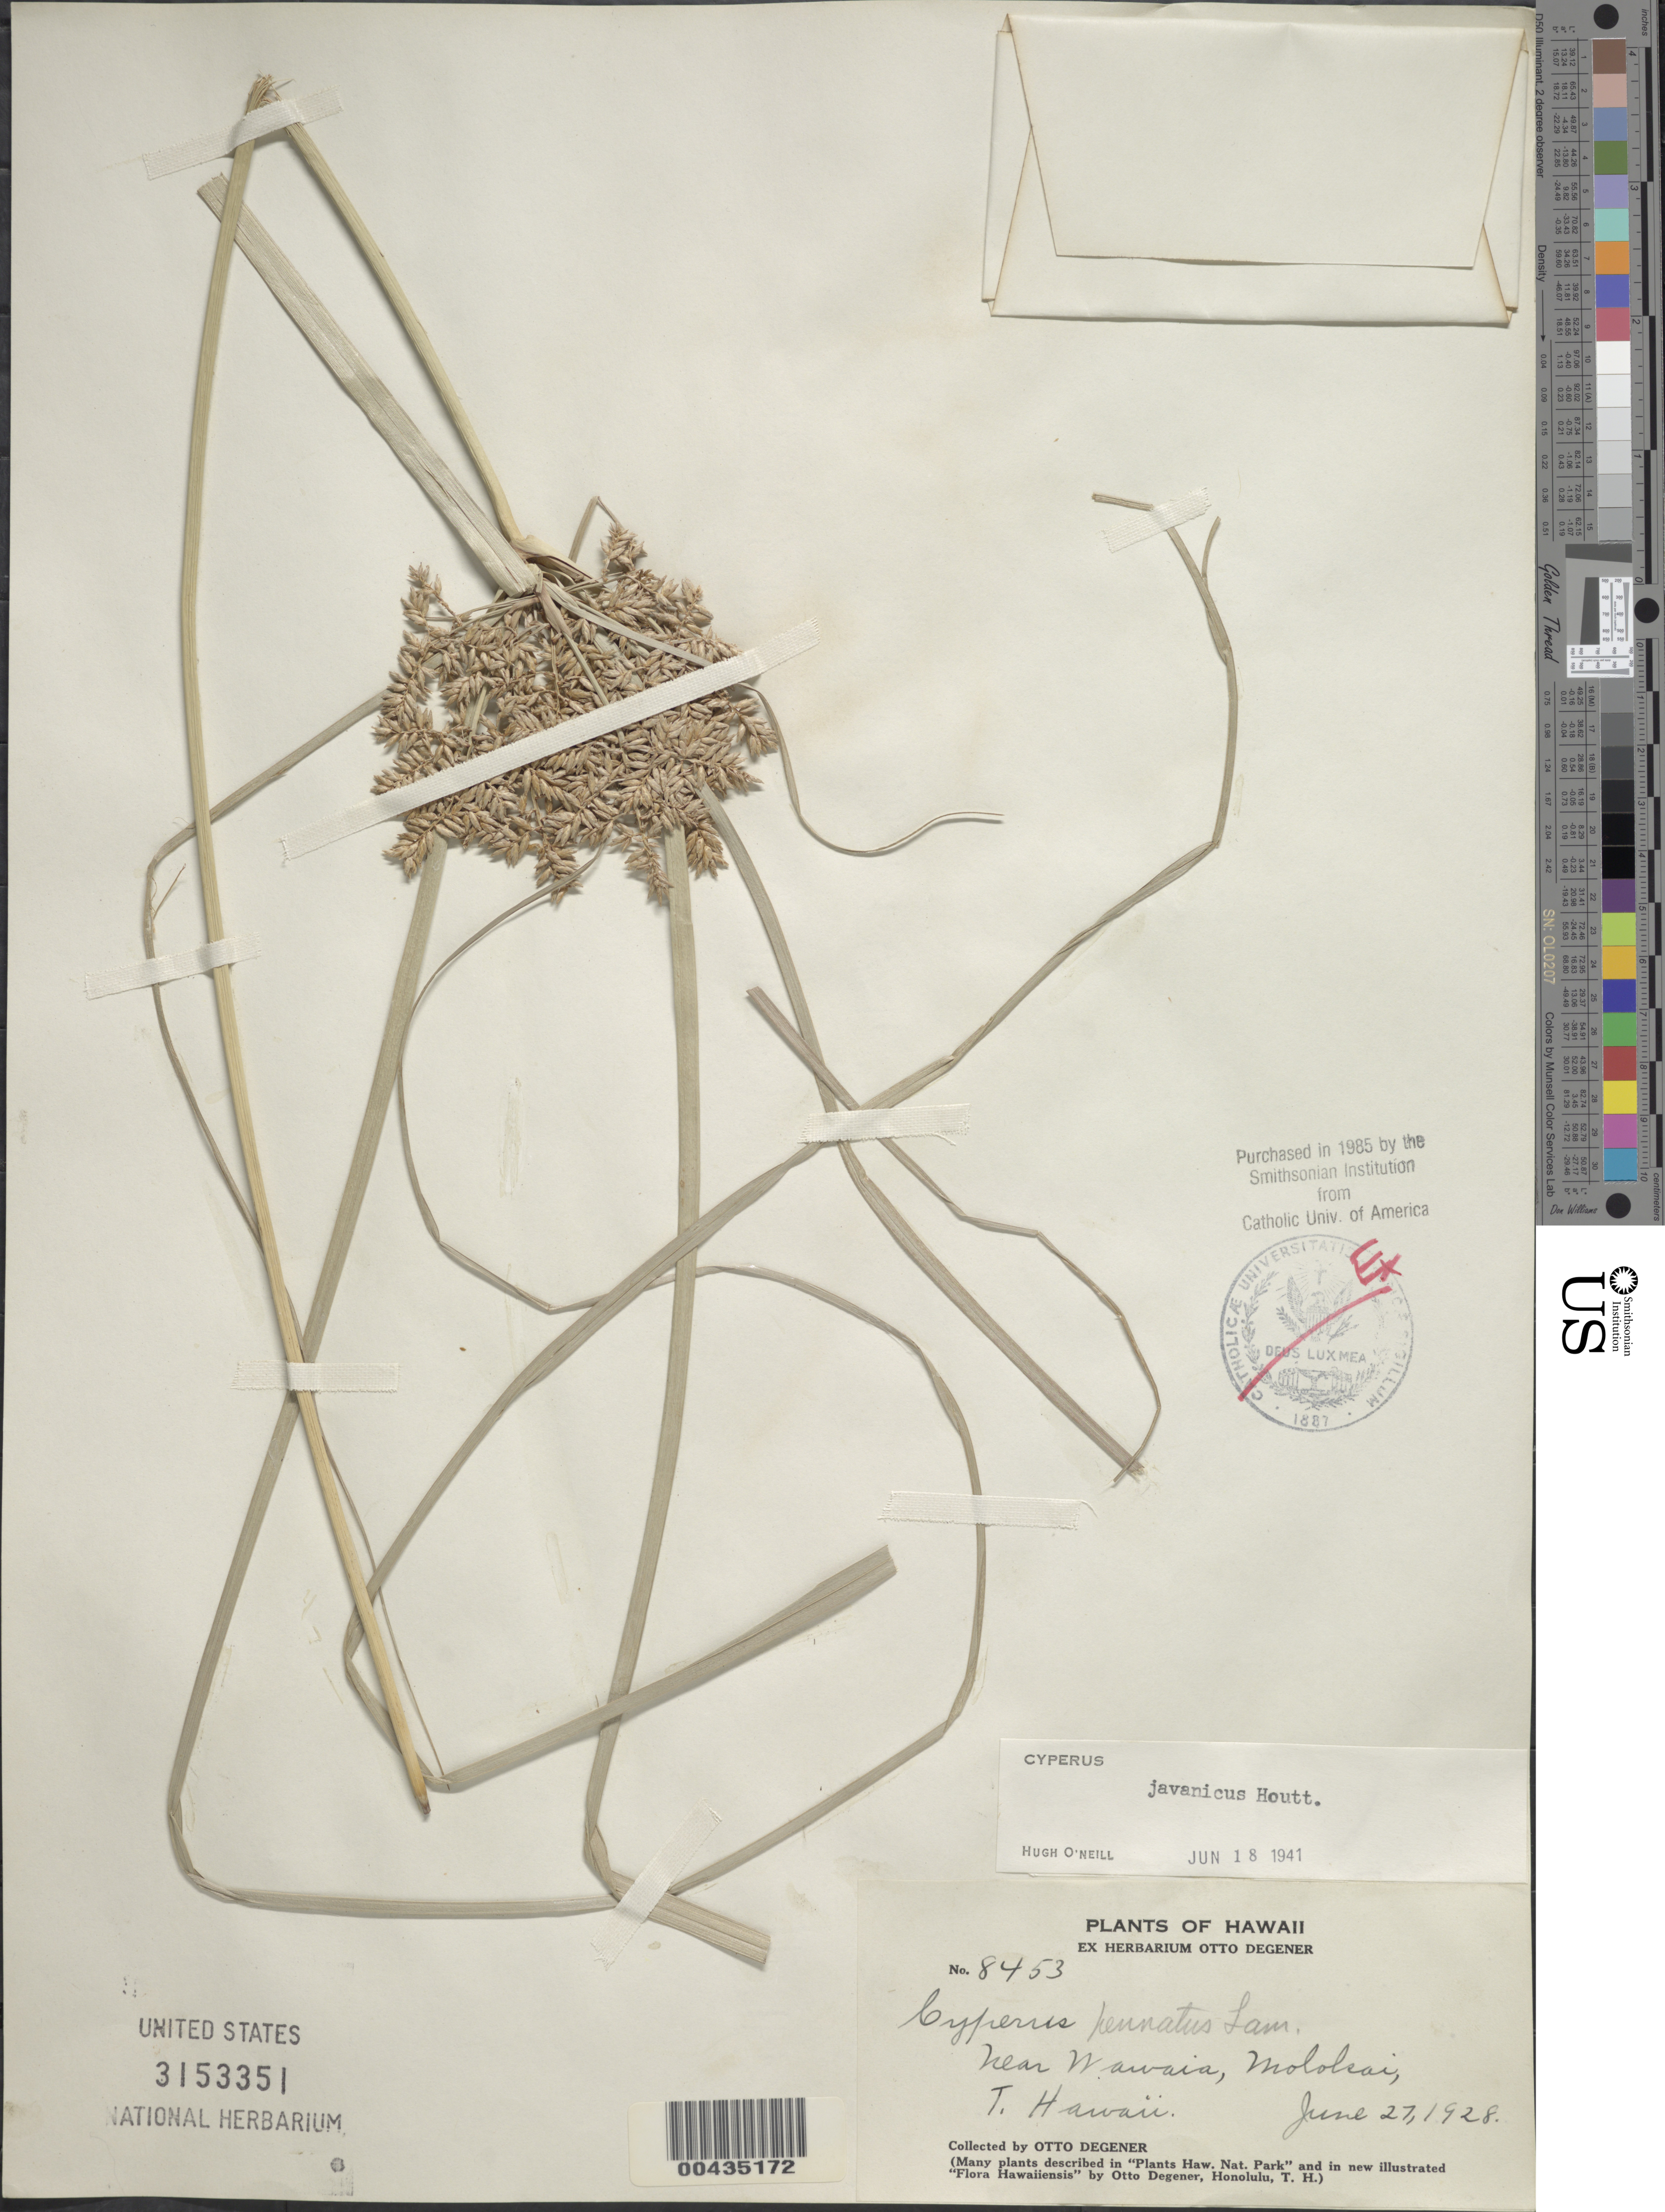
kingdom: Plantae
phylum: Tracheophyta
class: Liliopsida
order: Poales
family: Cyperaceae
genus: Cyperus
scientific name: Cyperus javanicus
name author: Houtt.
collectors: O. Degener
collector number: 8453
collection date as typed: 27 Jun 1928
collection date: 1928-06-27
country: United States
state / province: Hawaii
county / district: Maui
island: Moloka'i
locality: Near Wawaia, Molokai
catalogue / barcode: US 3153351